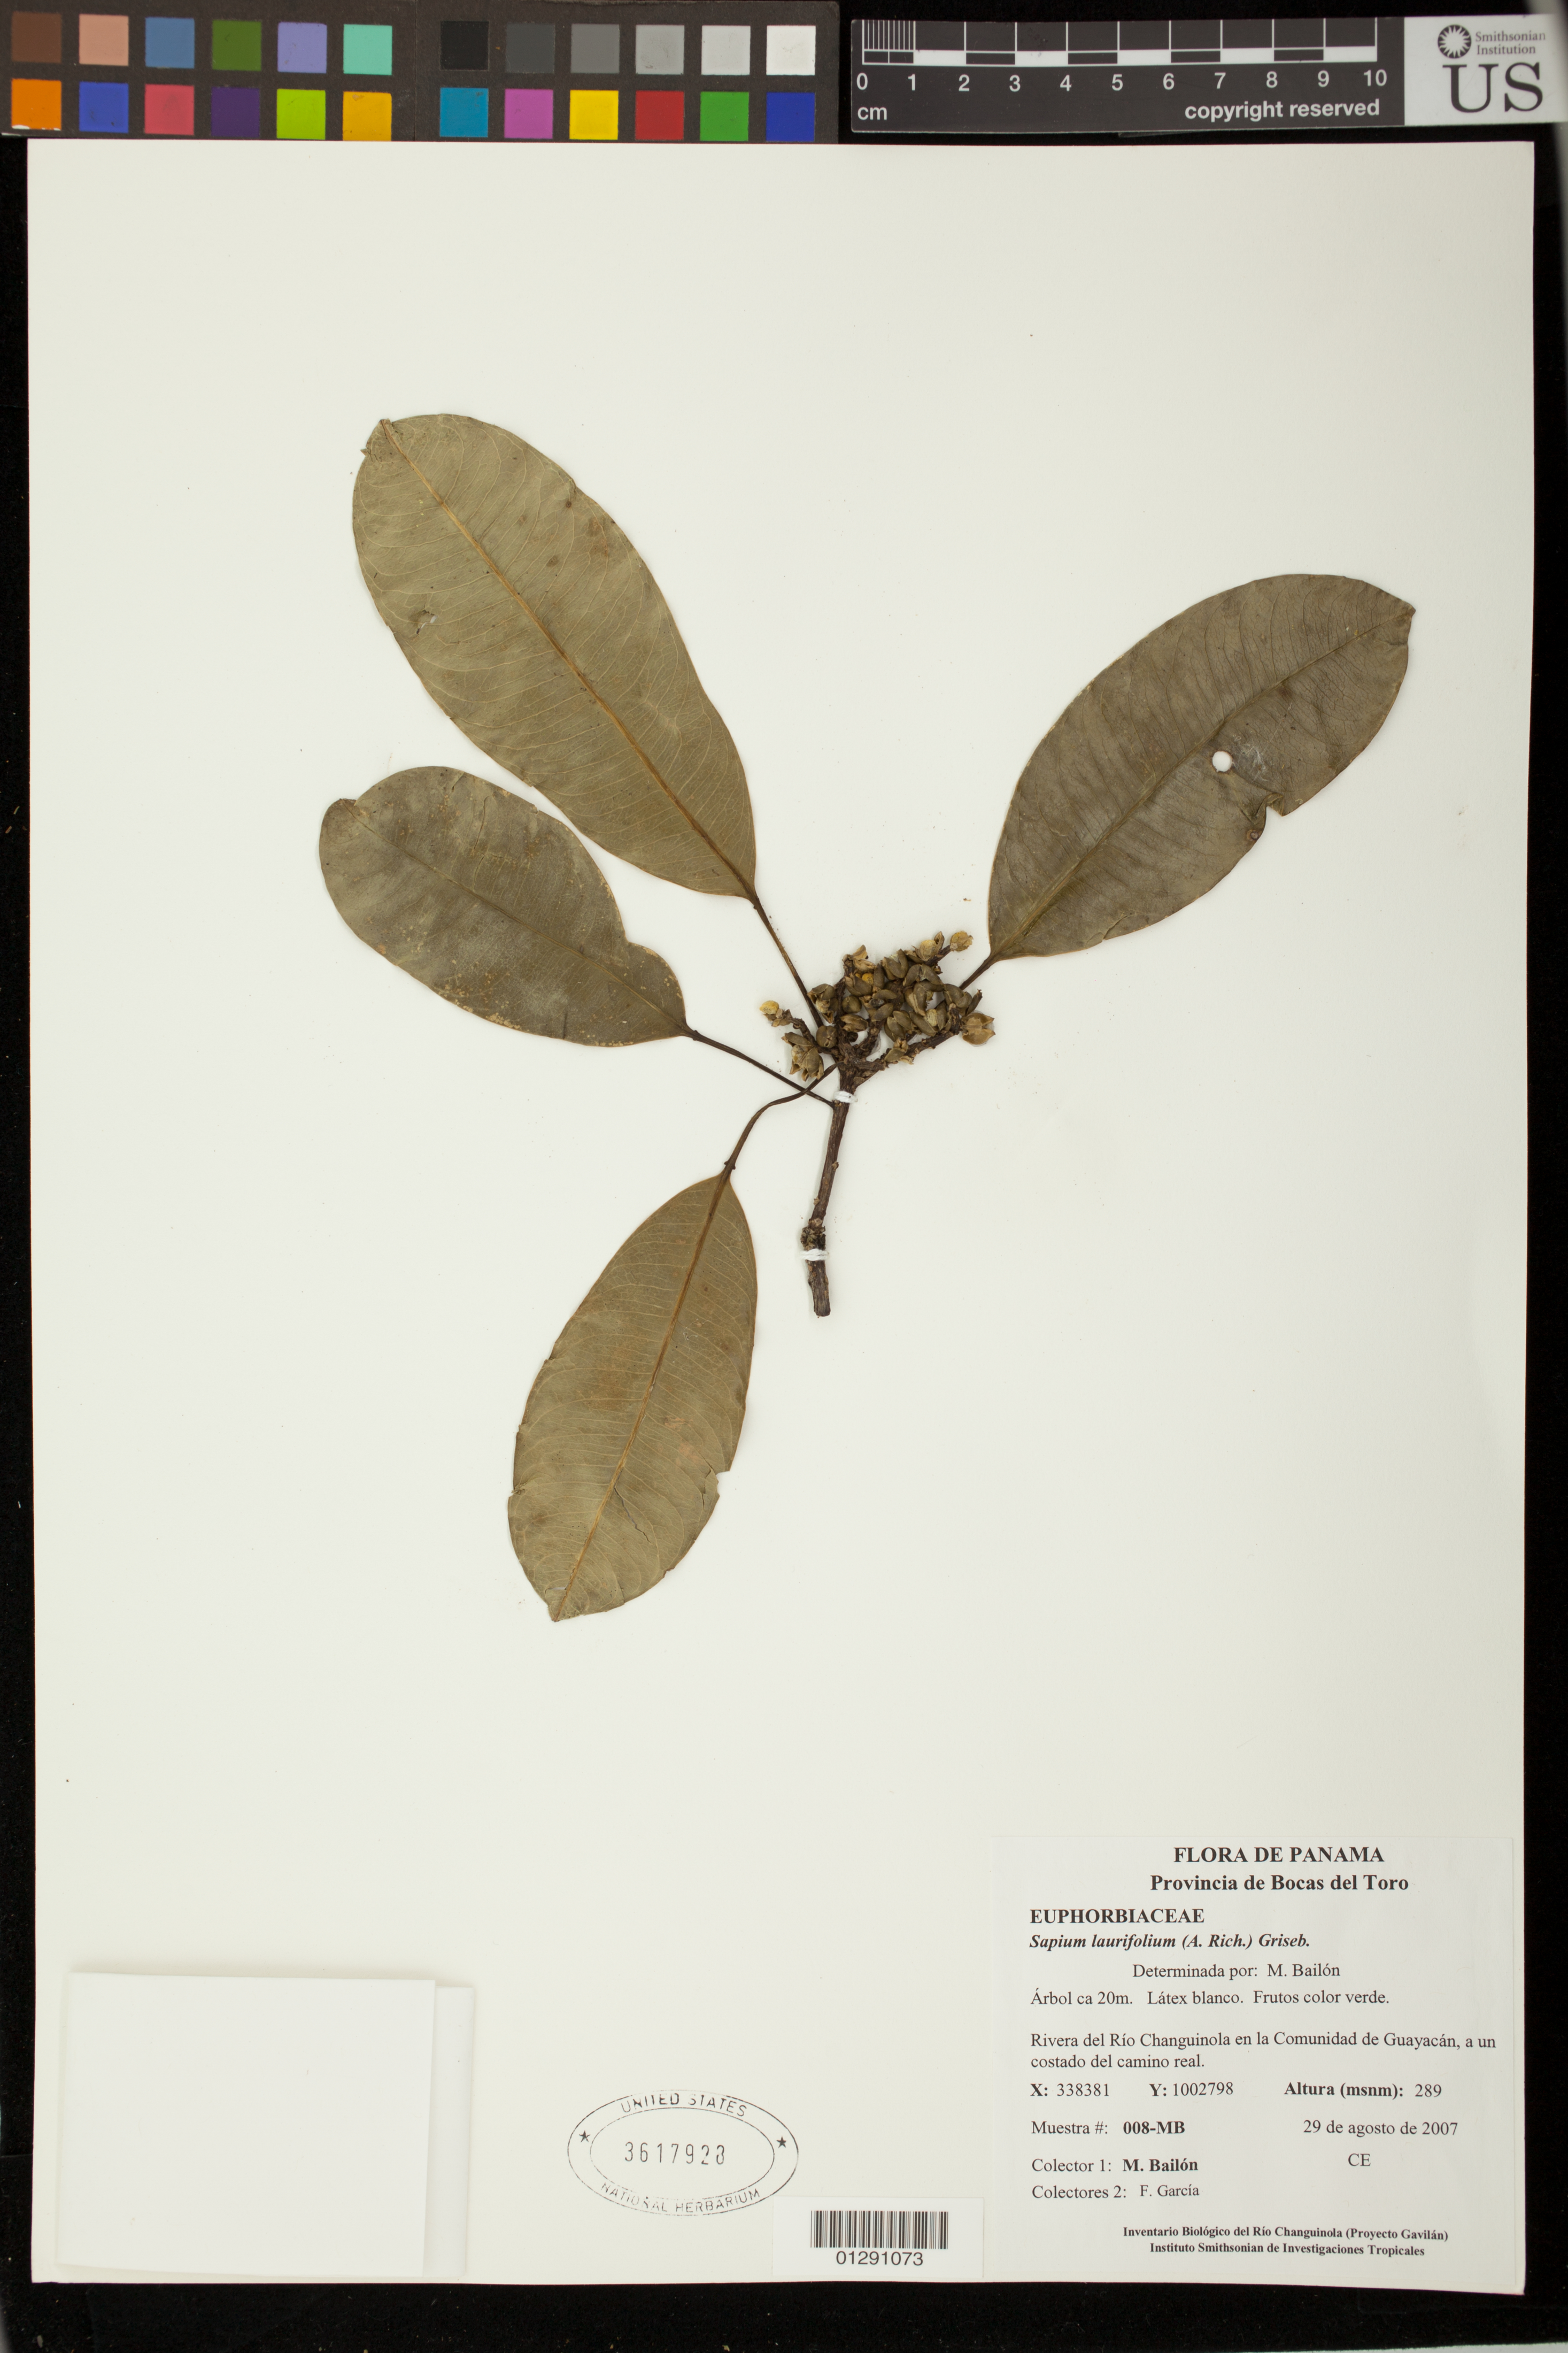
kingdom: Plantae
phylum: Tracheophyta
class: Magnoliopsida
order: Malpighiales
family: Euphorbiaceae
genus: Sapium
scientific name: Sapium lauriflorum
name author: (A. Rich.) Griseb.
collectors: M. Bailón & F. Garcia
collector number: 008-MB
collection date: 2007-08-29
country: Panama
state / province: Bocas del Toro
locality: Rivera del Rio Changuinola en la Comunidad de Guayacan, a un costa del camino real.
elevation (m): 289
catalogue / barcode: US 3617928